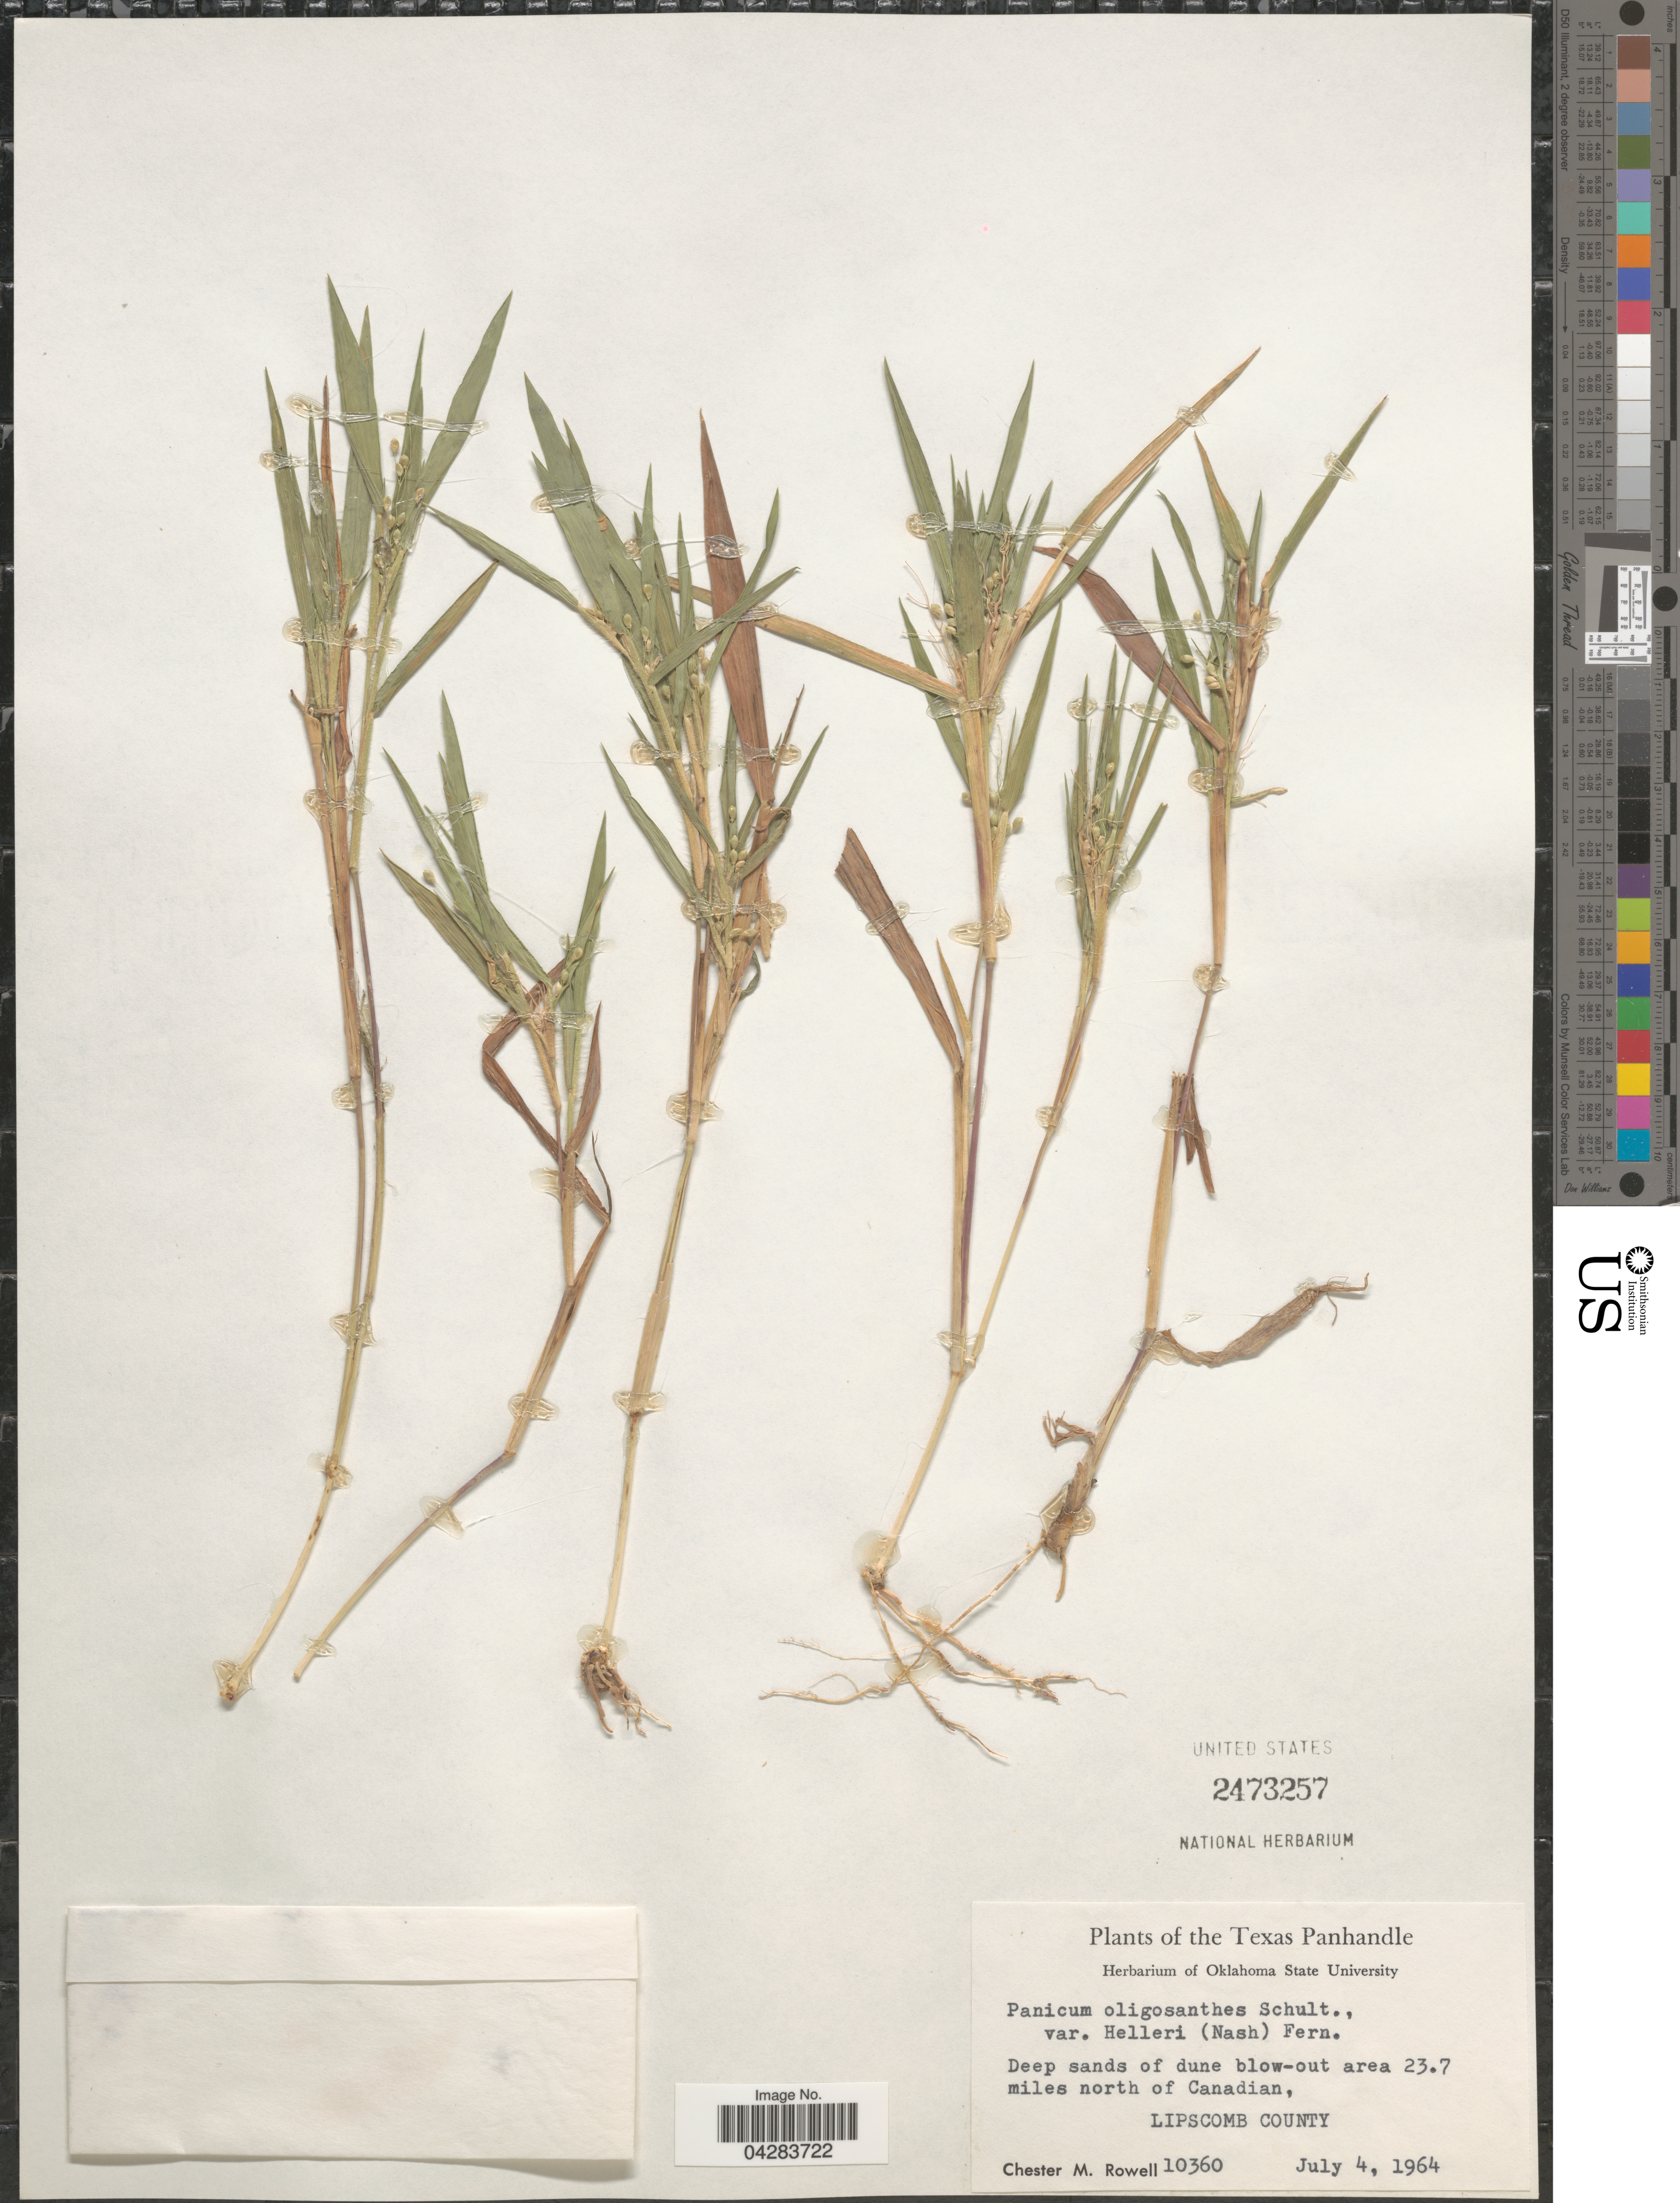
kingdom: Plantae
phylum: Tracheophyta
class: Liliopsida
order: Poales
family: Poaceae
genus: Dichanthelium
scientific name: Dichanthelium oligosanthes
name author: (Schult.) Gould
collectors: C. M. Rowell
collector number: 10360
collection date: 1964-07-04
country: United States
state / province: Texas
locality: Texas Panhandle. Deep sands of dune blow-out area 23.7 miles north of Canadian, Lipscomb County.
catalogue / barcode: US 2473257